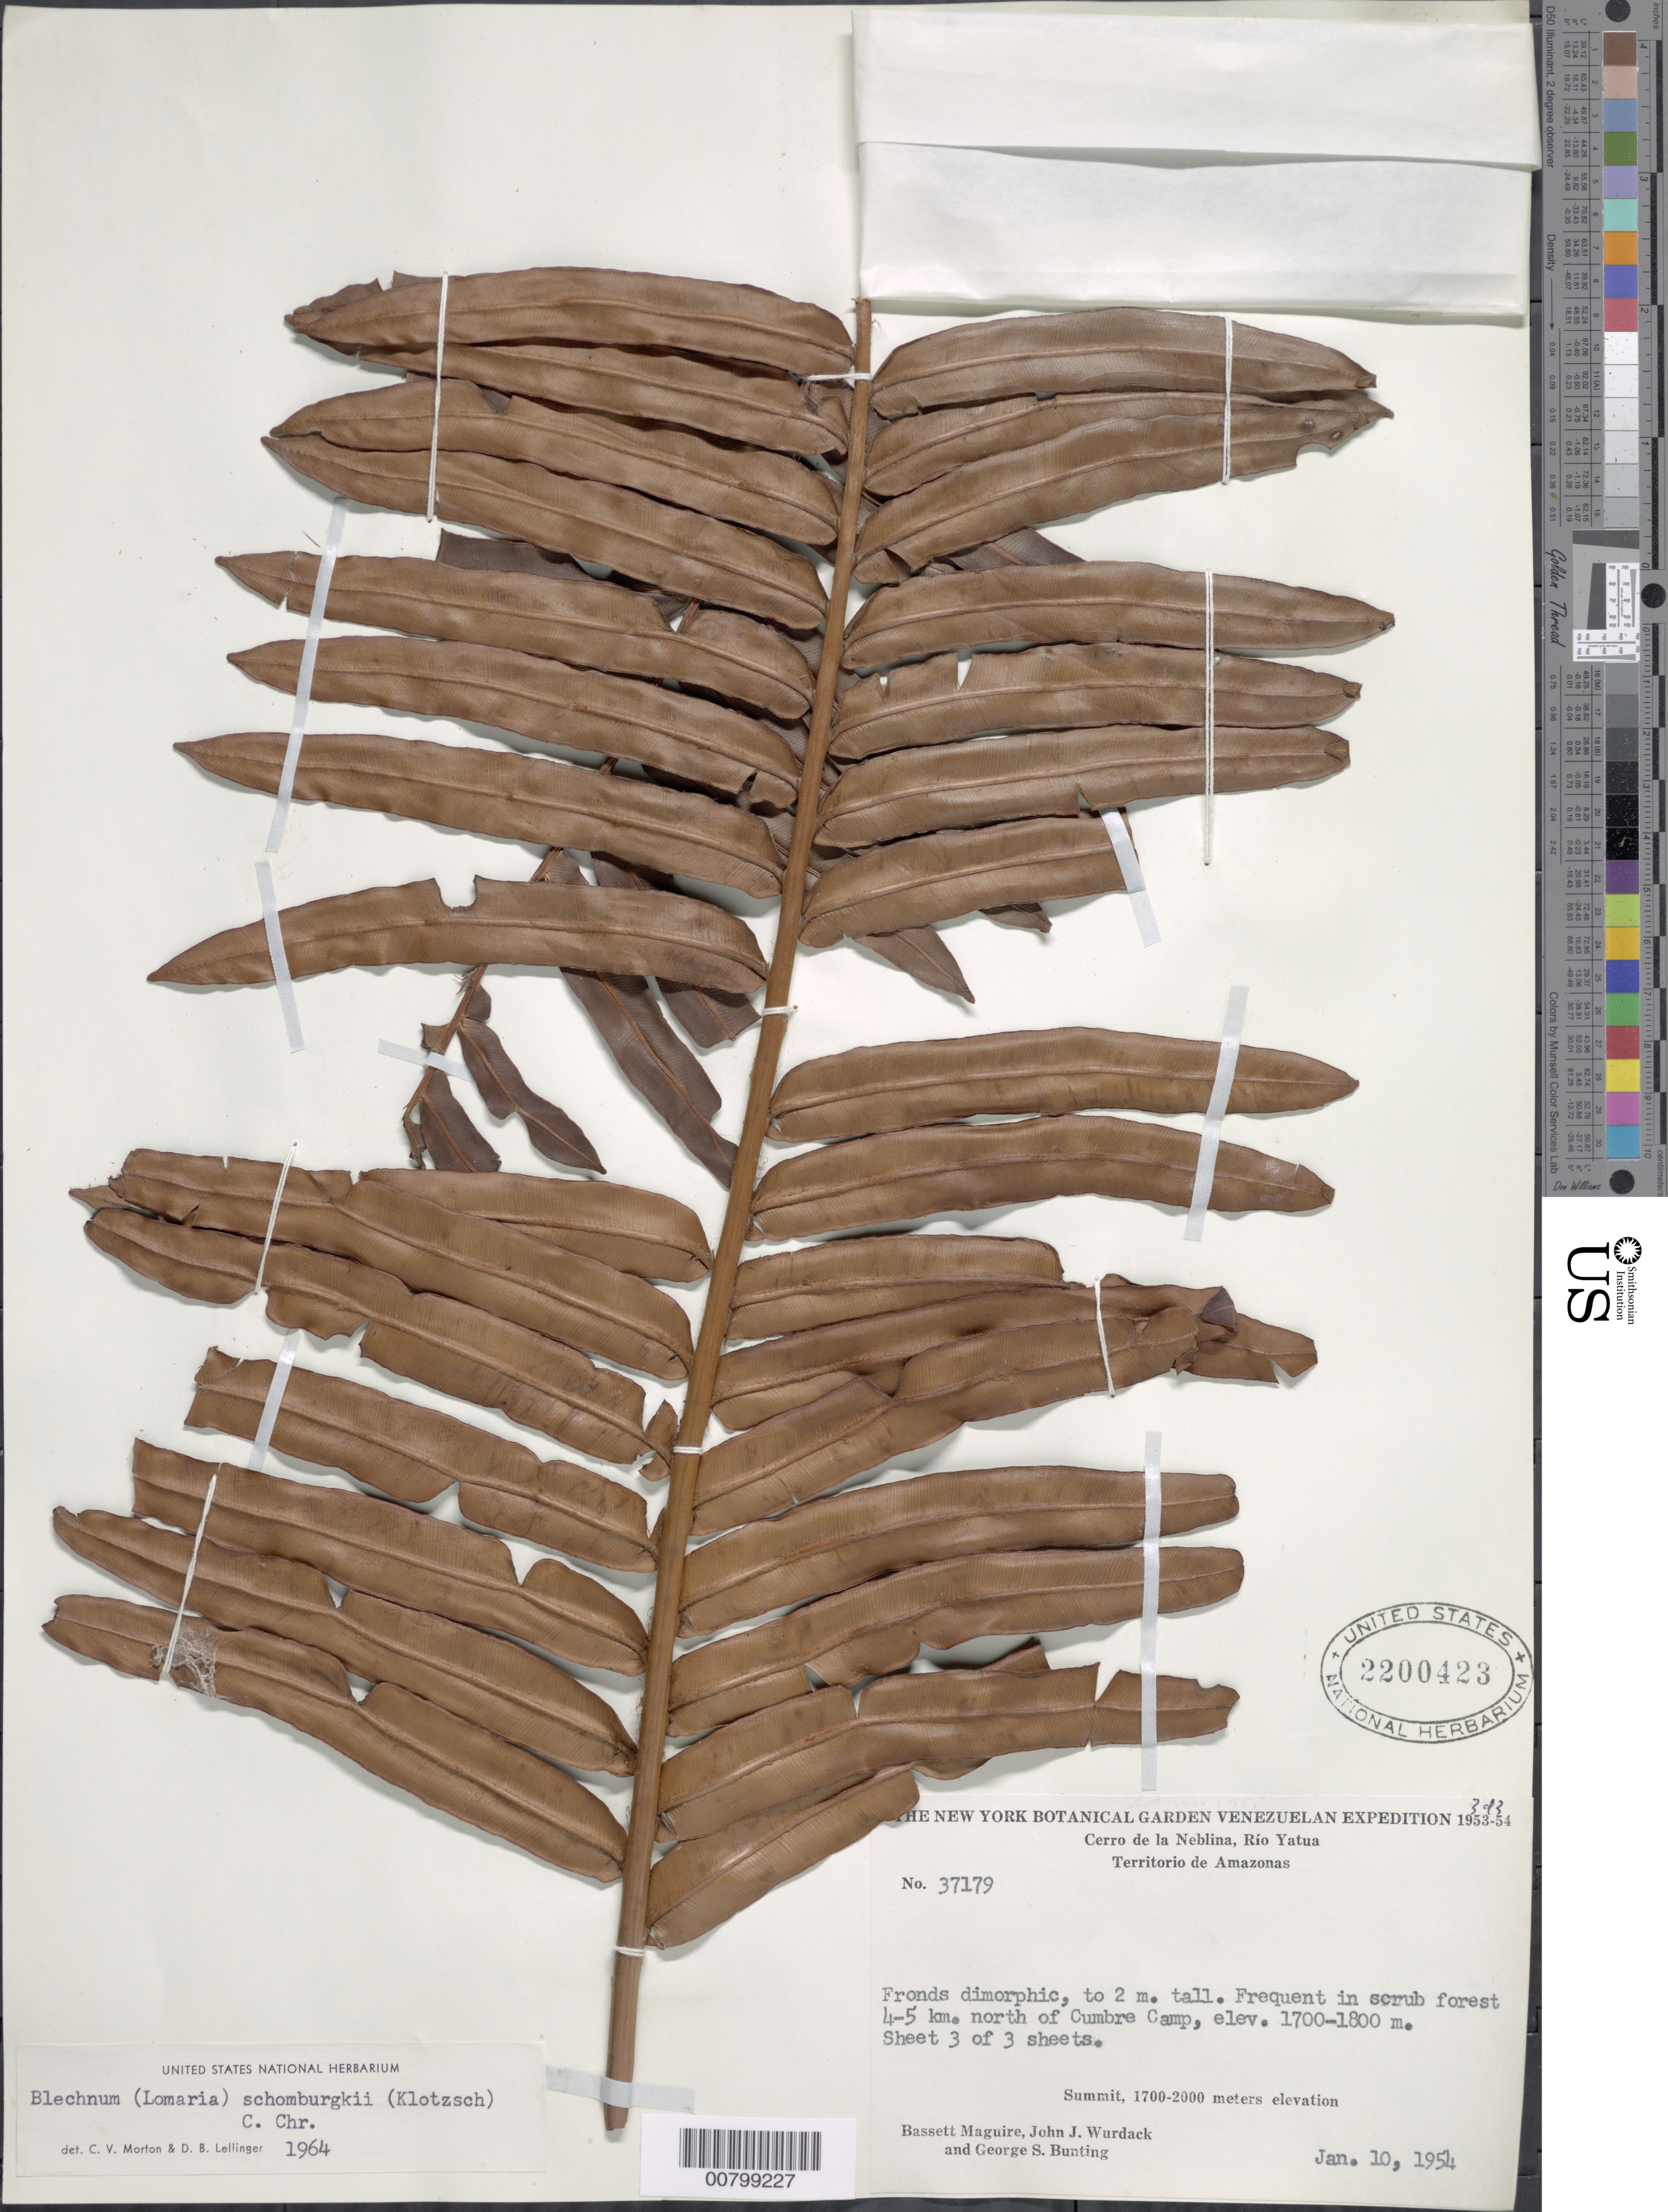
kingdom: Plantae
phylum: Tracheophyta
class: Polypodiopsida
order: Polypodiales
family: Blechnaceae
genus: Blechnum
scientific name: Blechnum schomburgkii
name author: (Klotzsch) C. Chr.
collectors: B. Maguire, J. J. Wurdack & G. S. Bunting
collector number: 37179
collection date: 1954-01-10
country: Venezuela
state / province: Amazonas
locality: Cerro de la Neblina, Rio Yatuam Frequent in scrub forest 4-5 km. north of Cumbre Camp. Summit.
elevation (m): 1700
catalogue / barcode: US 2200423